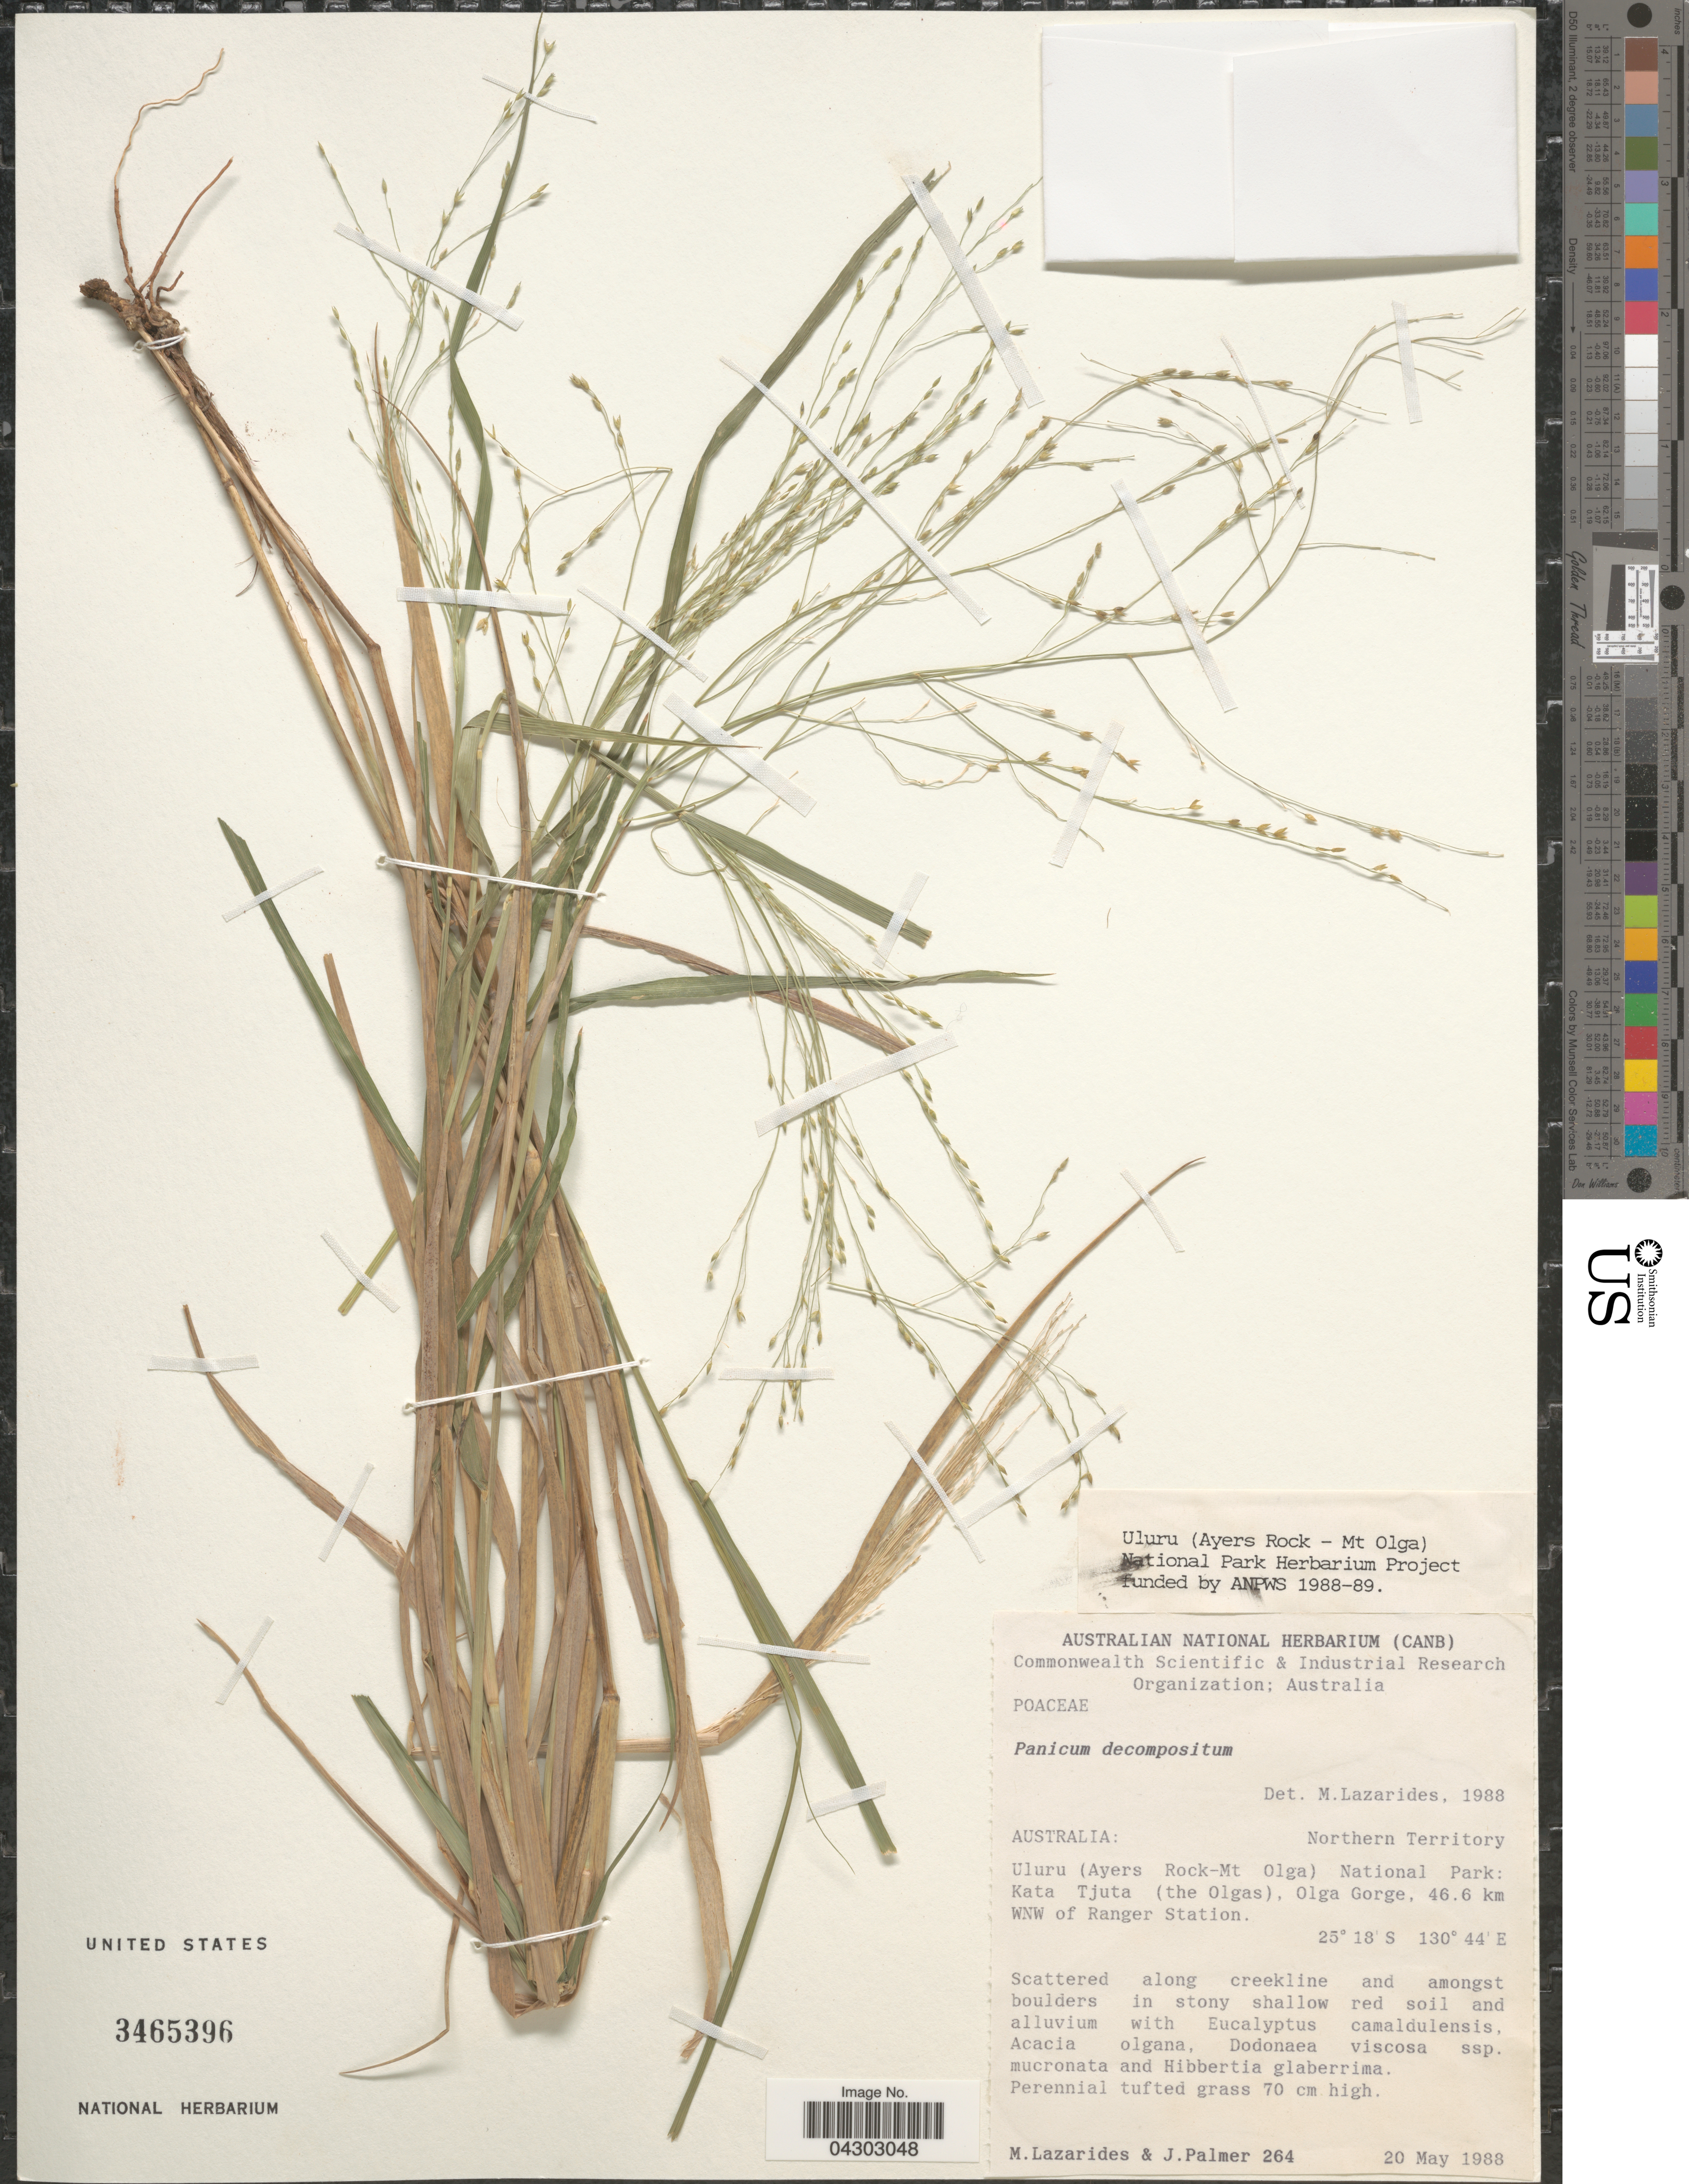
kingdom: Plantae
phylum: Tracheophyta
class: Liliopsida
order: Poales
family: Poaceae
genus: Panicum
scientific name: Panicum decompositum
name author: R. Br.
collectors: M. Lazarides & J. Palmer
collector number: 264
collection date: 1988-05-20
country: Australia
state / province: Northern Territory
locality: Uluru (Ayers Rock-Mt Olga) National Park: Kata Tjuta (the Olgas), Olga Gorge, 46.6 km WNW of Ranger Station.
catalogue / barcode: US 3465396